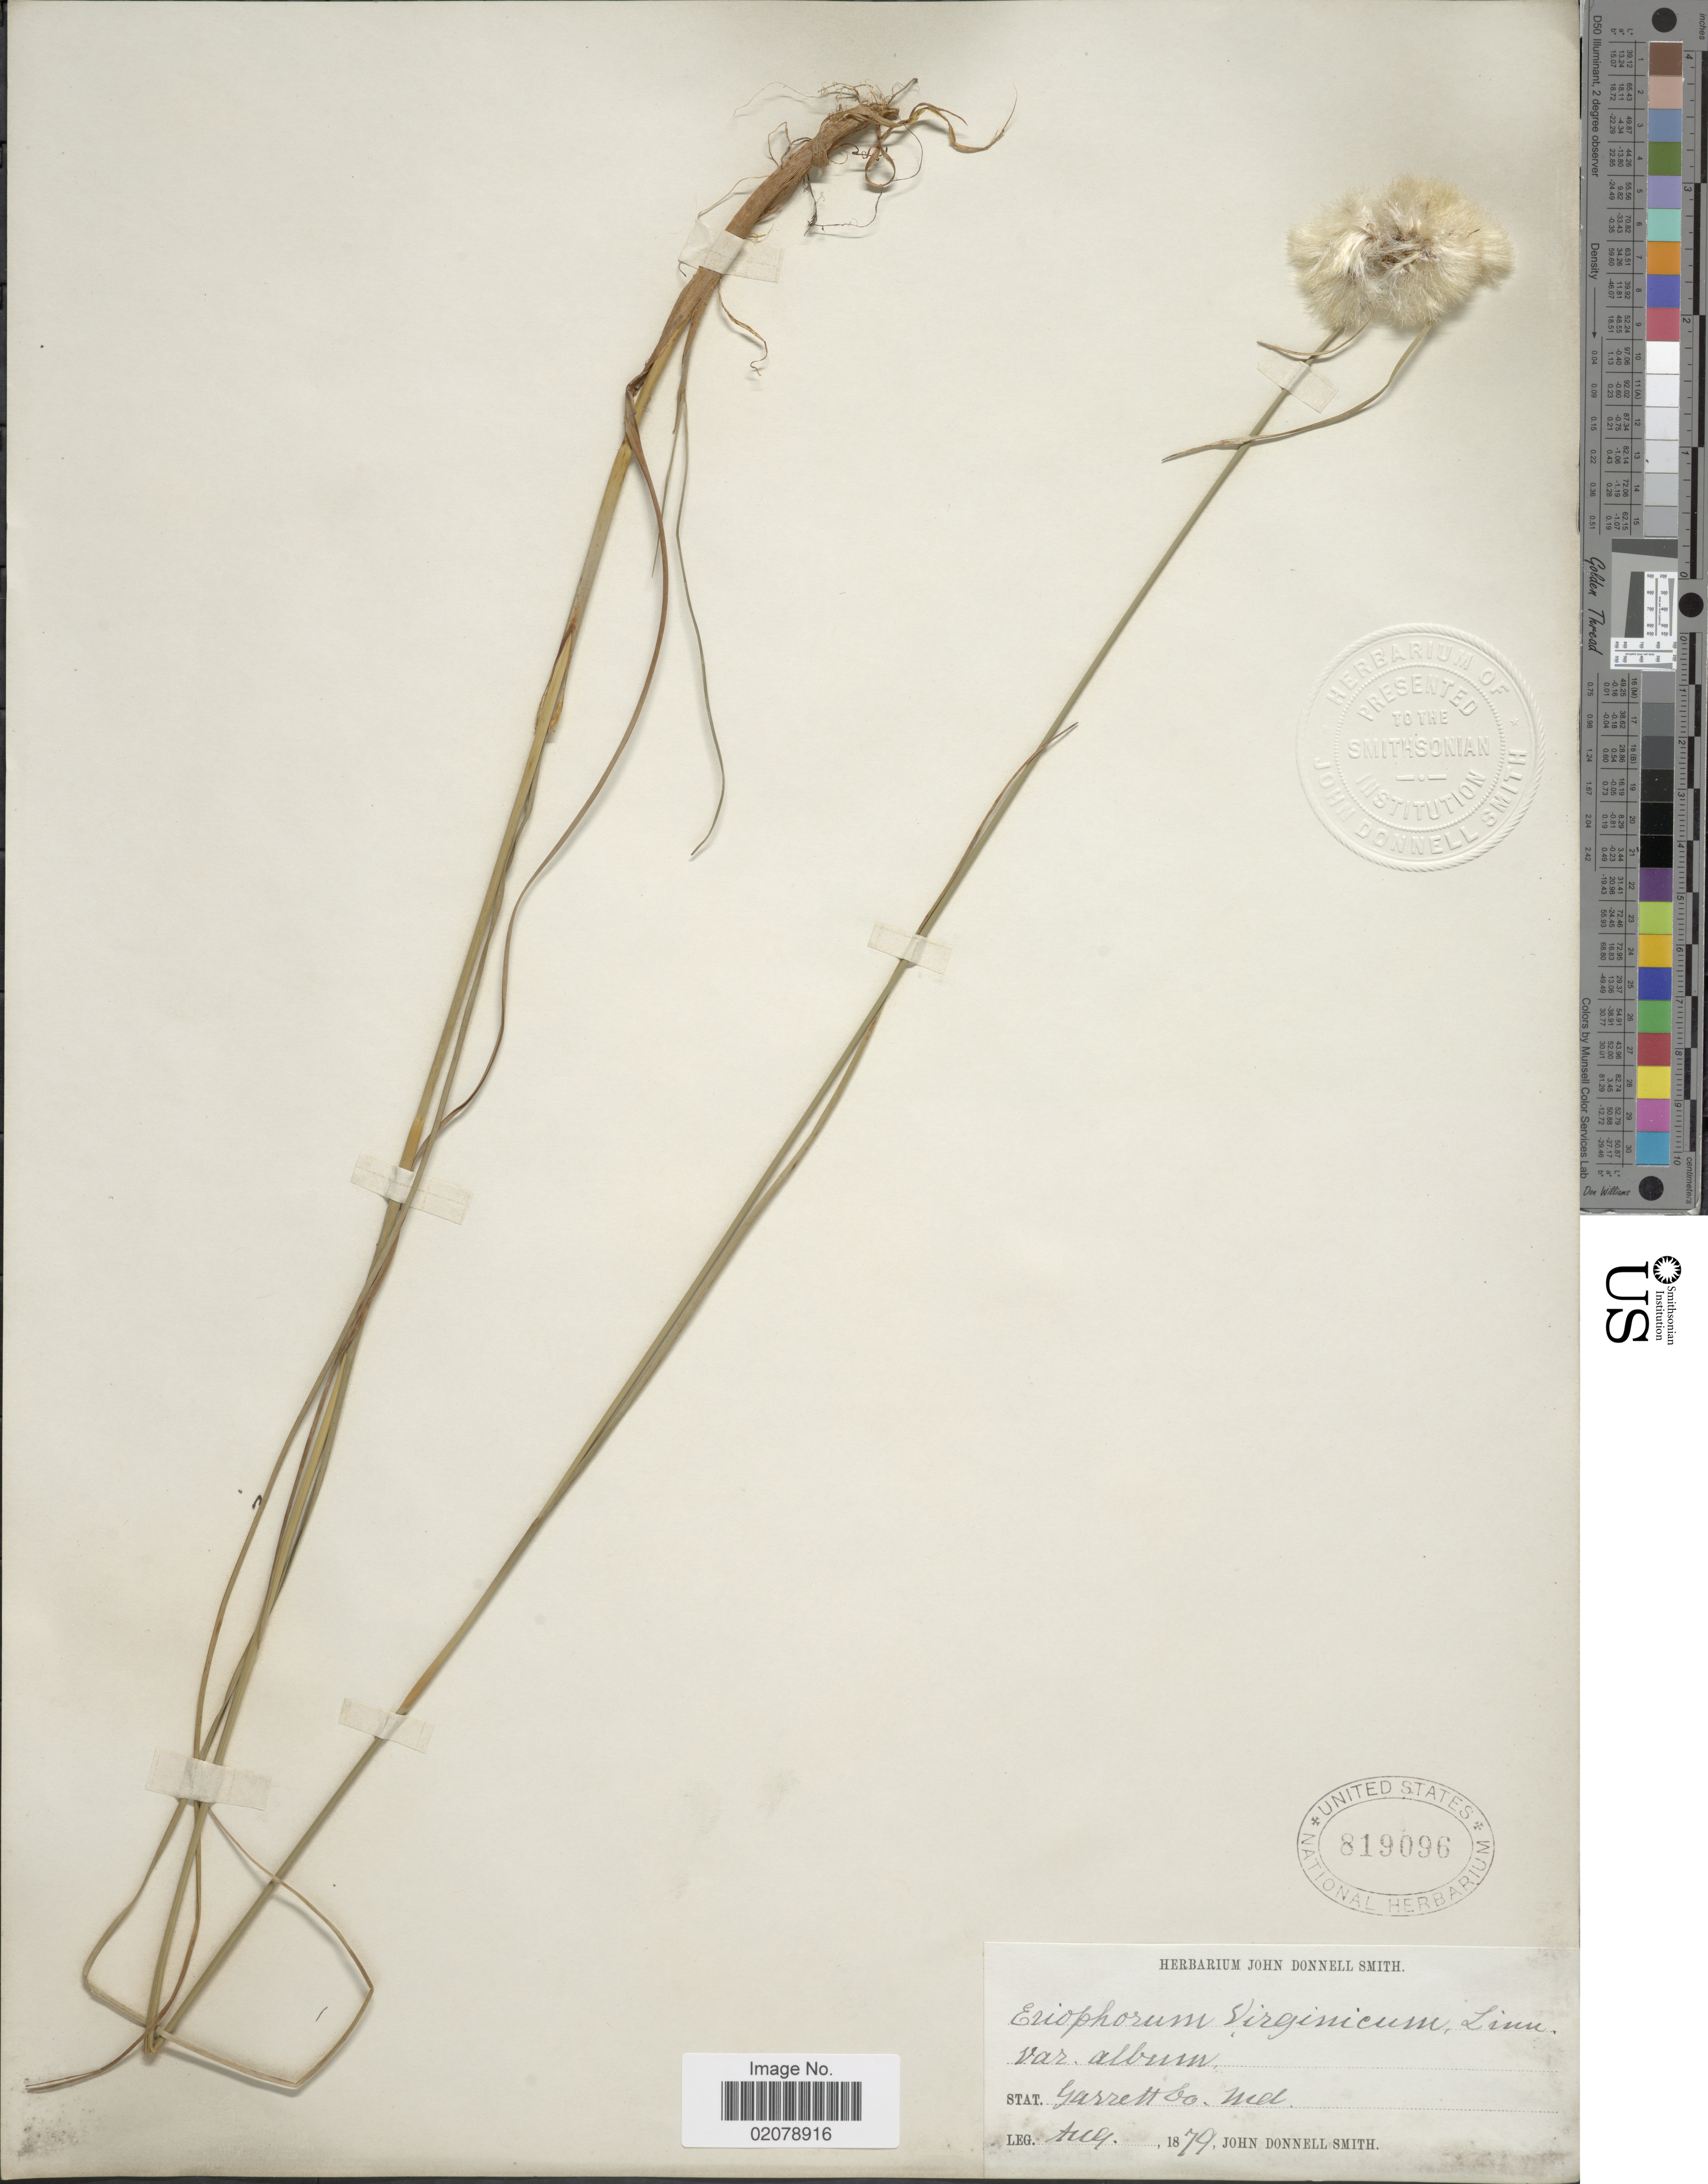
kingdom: Plantae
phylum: Tracheophyta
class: Liliopsida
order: Poales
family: Cyperaceae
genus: Eriophorum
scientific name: Eriophorum virginicum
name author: L.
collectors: J. Donnell Smith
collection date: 1879-08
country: United States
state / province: Maryland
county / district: Garrett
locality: Garrett Co.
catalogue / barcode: US 819096